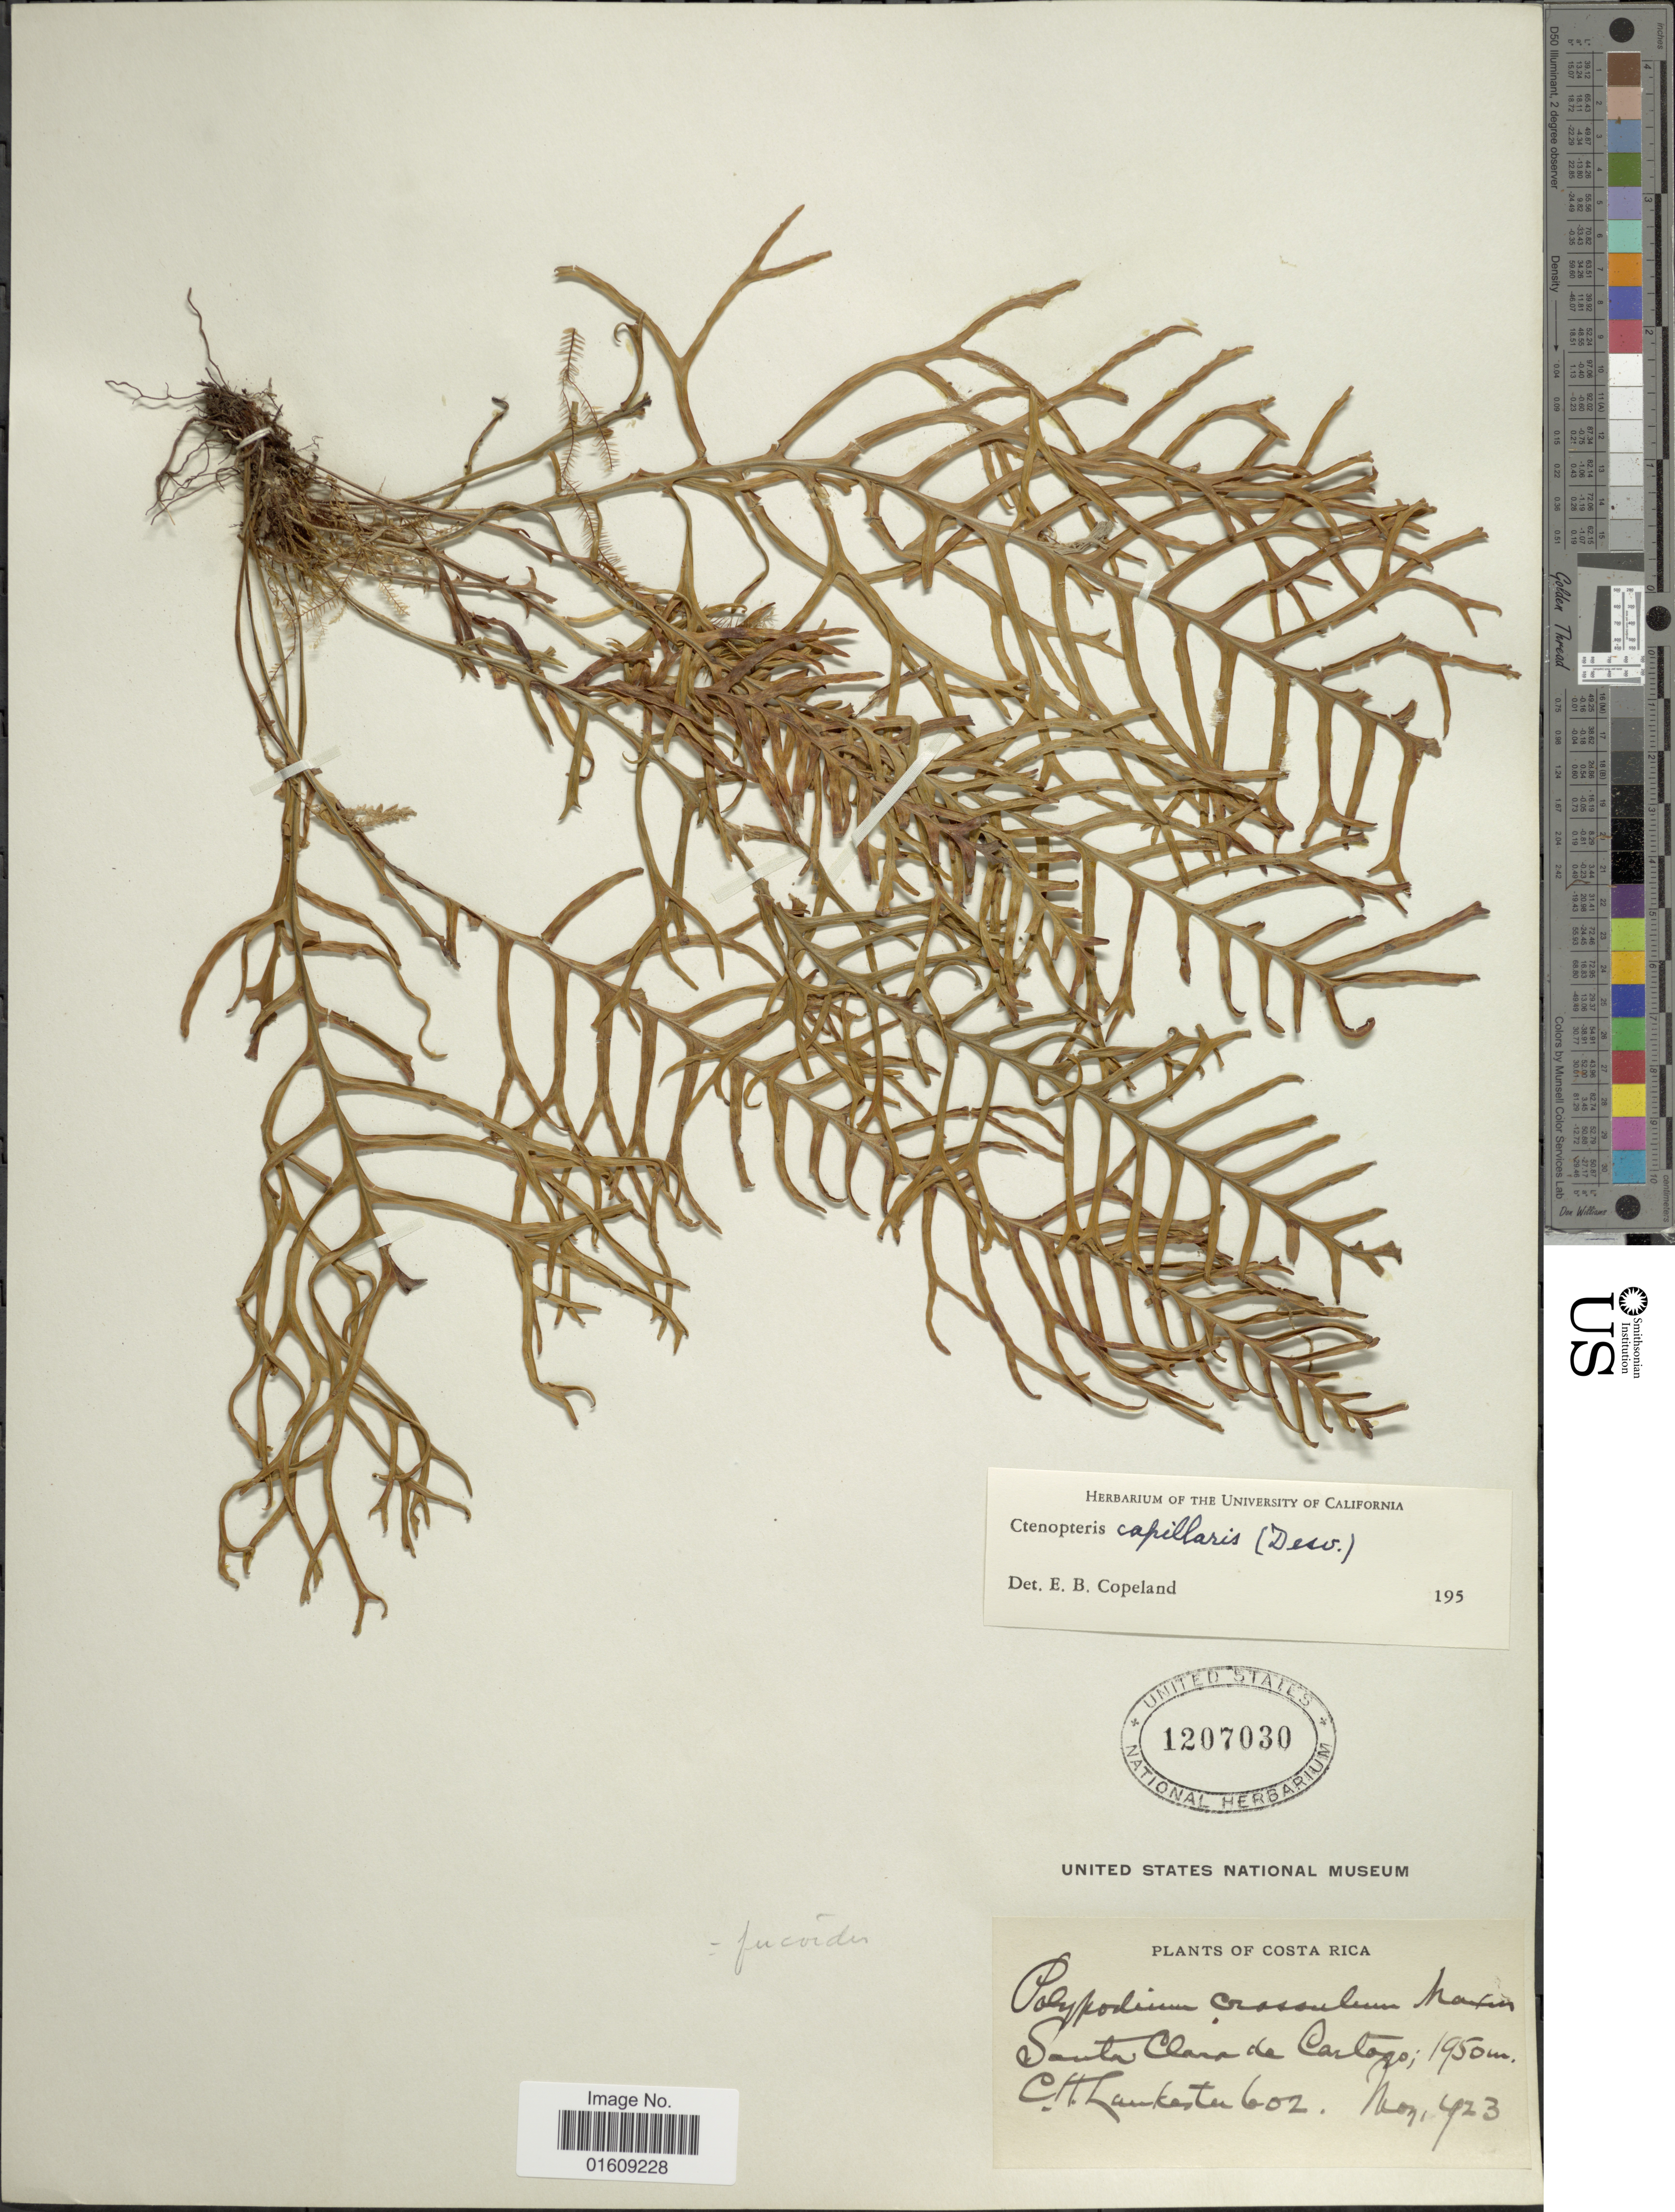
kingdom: Plantae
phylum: Tracheophyta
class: Polypodiopsida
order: Polypodiales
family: Polypodiaceae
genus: Ceradenia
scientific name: Ceradenia fucoides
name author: (Christ) L.E. Bishop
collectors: C. H. Lankester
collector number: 602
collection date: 1923-05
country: Costa Rica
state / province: Cartago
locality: Costa Rica, Santa Clara da Cartago.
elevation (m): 1950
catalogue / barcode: US 1207030